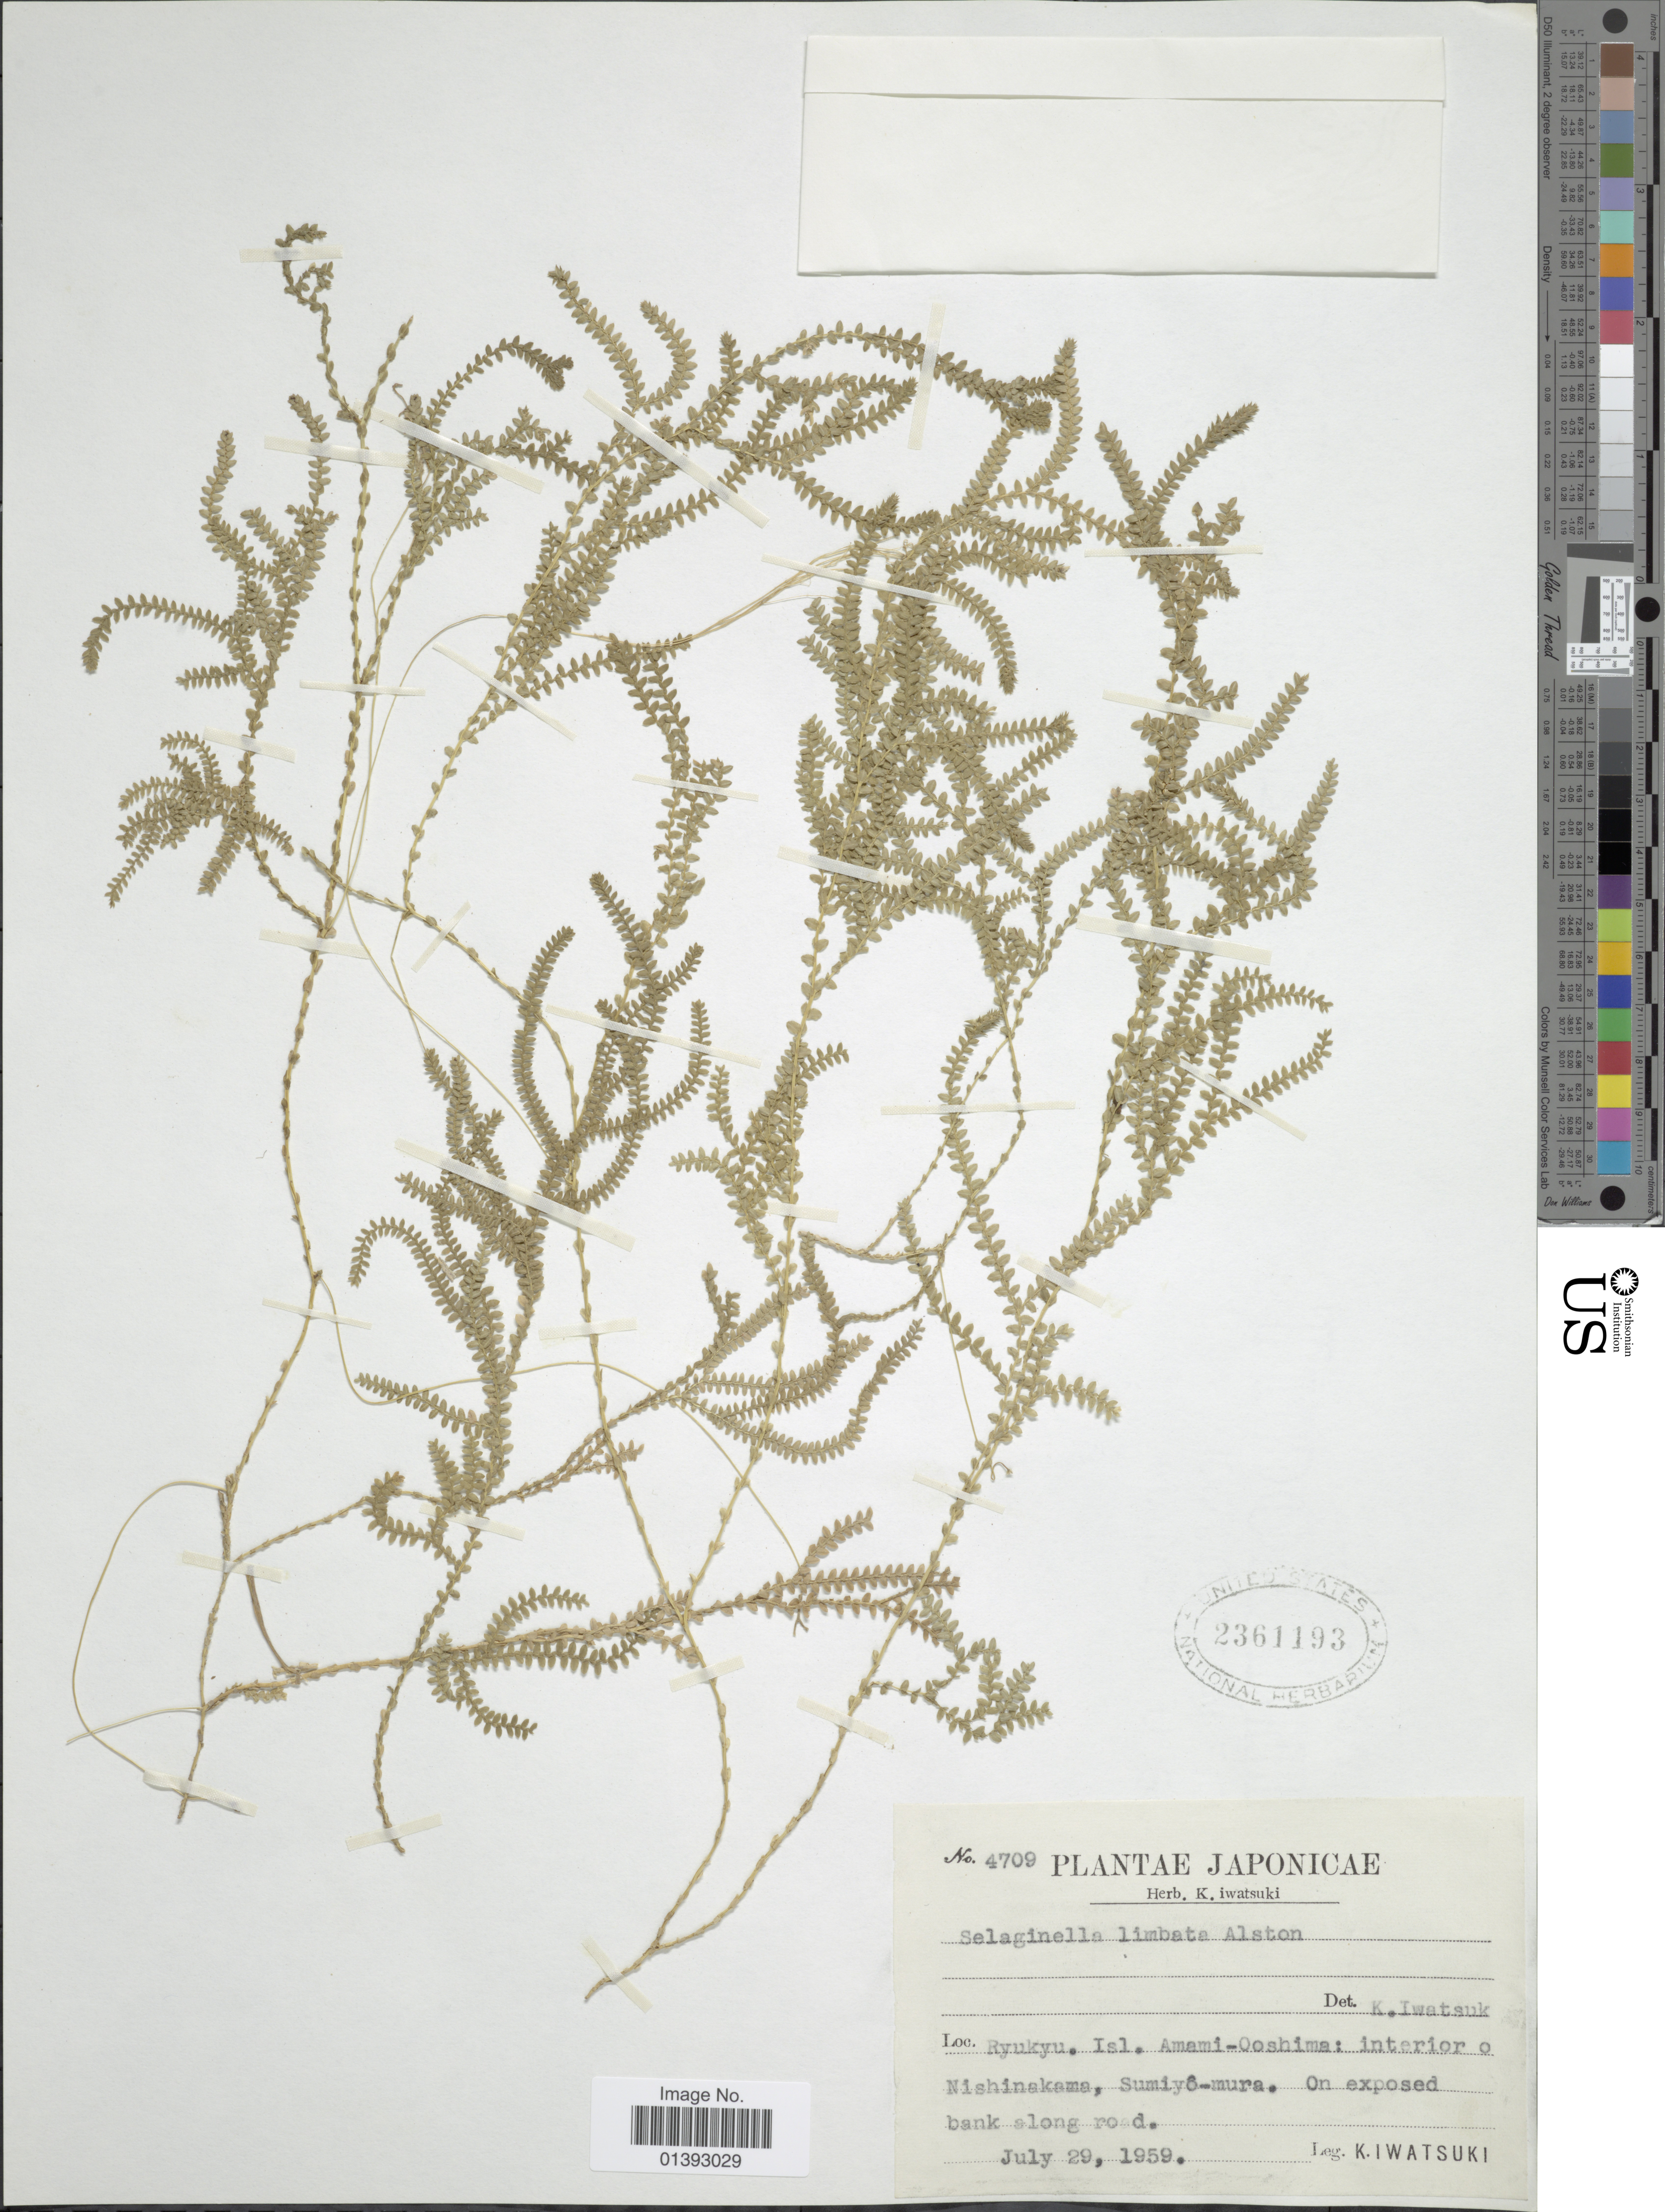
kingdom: Plantae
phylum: Tracheophyta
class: Lycopodiopsida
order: Selaginellales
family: Selaginellaceae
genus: Selaginella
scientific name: Selaginella limbata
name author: Alston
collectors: K. Iwatsuki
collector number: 4709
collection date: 1959-07-29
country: Japan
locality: Ryukyu Isl. Amami-Ooshima: interior o Nishinakama, Sumiyo-Mura, on exposed bank along road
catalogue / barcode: US 2361193